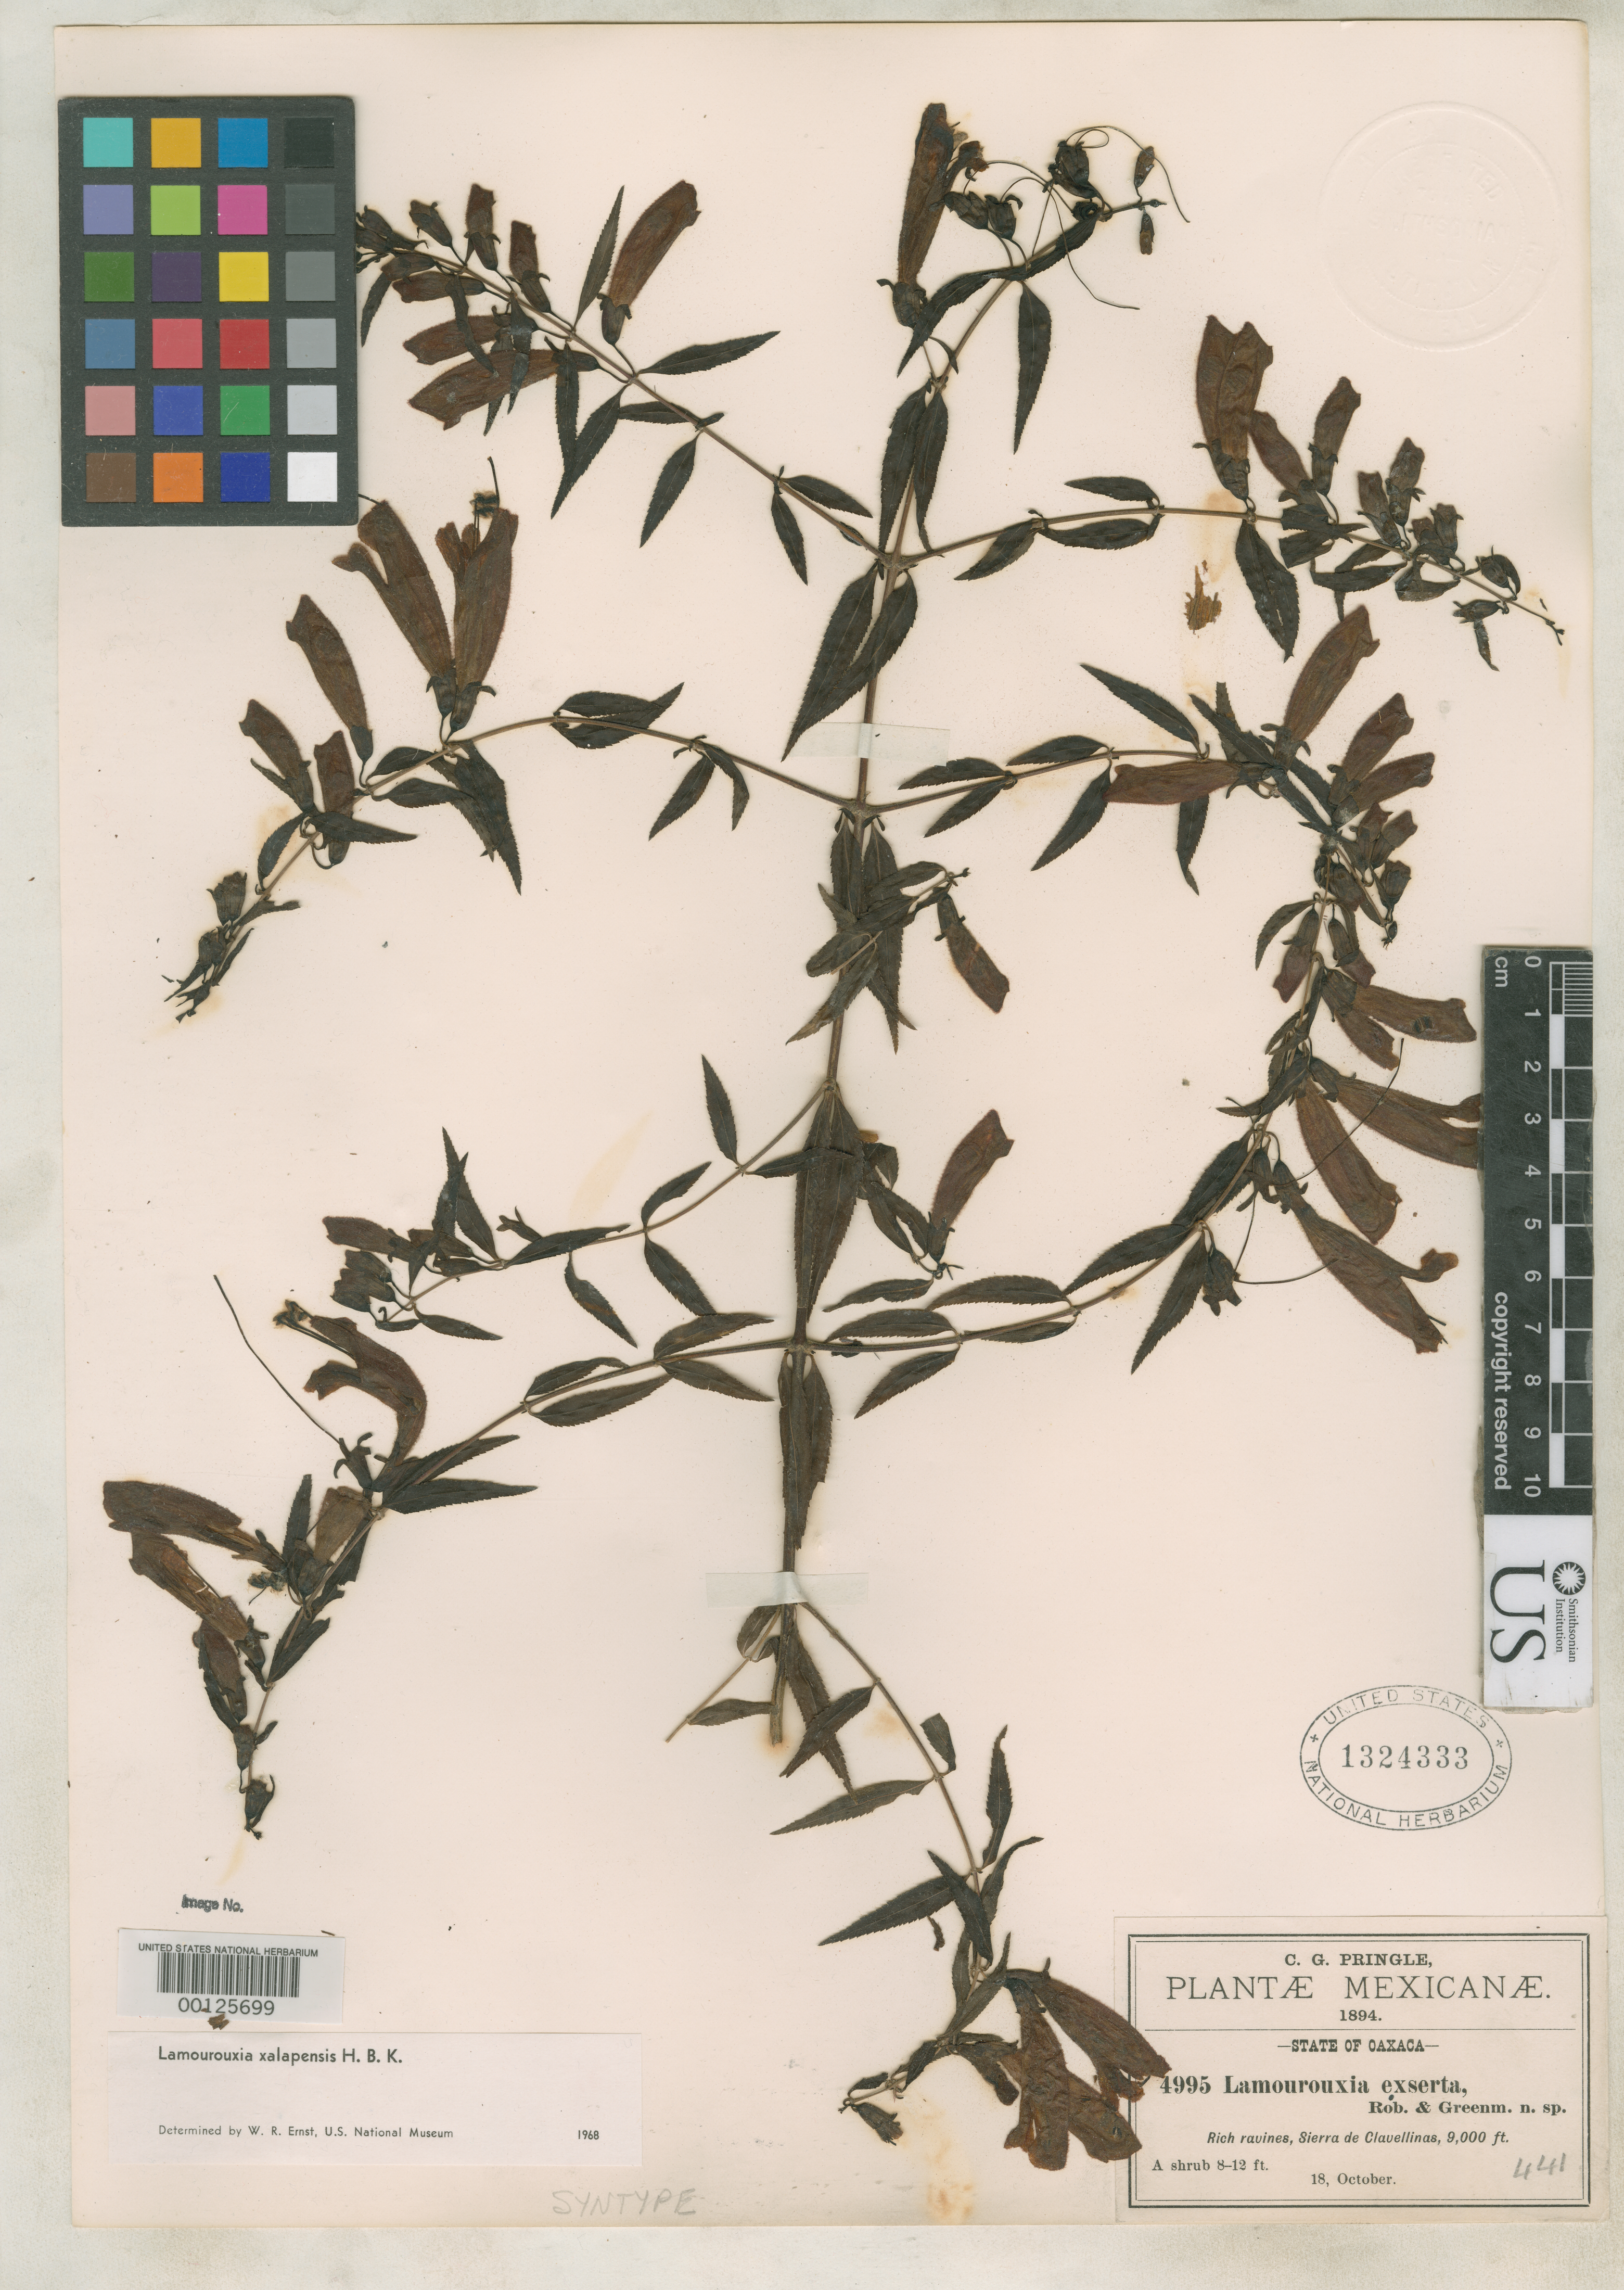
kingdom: Plantae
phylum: Tracheophyta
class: Magnoliopsida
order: Lamiales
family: Orobanchaceae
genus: Lamourouxia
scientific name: Lamourouxia exserta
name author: B.L. Rob. & Greenm.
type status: Syntype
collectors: C. G. Pringle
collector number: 4995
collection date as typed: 18 Oct 1894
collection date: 1894-10-18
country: Mexico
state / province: Oaxaca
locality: Sierra de Clavellinas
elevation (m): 2743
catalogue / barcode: US 1324333